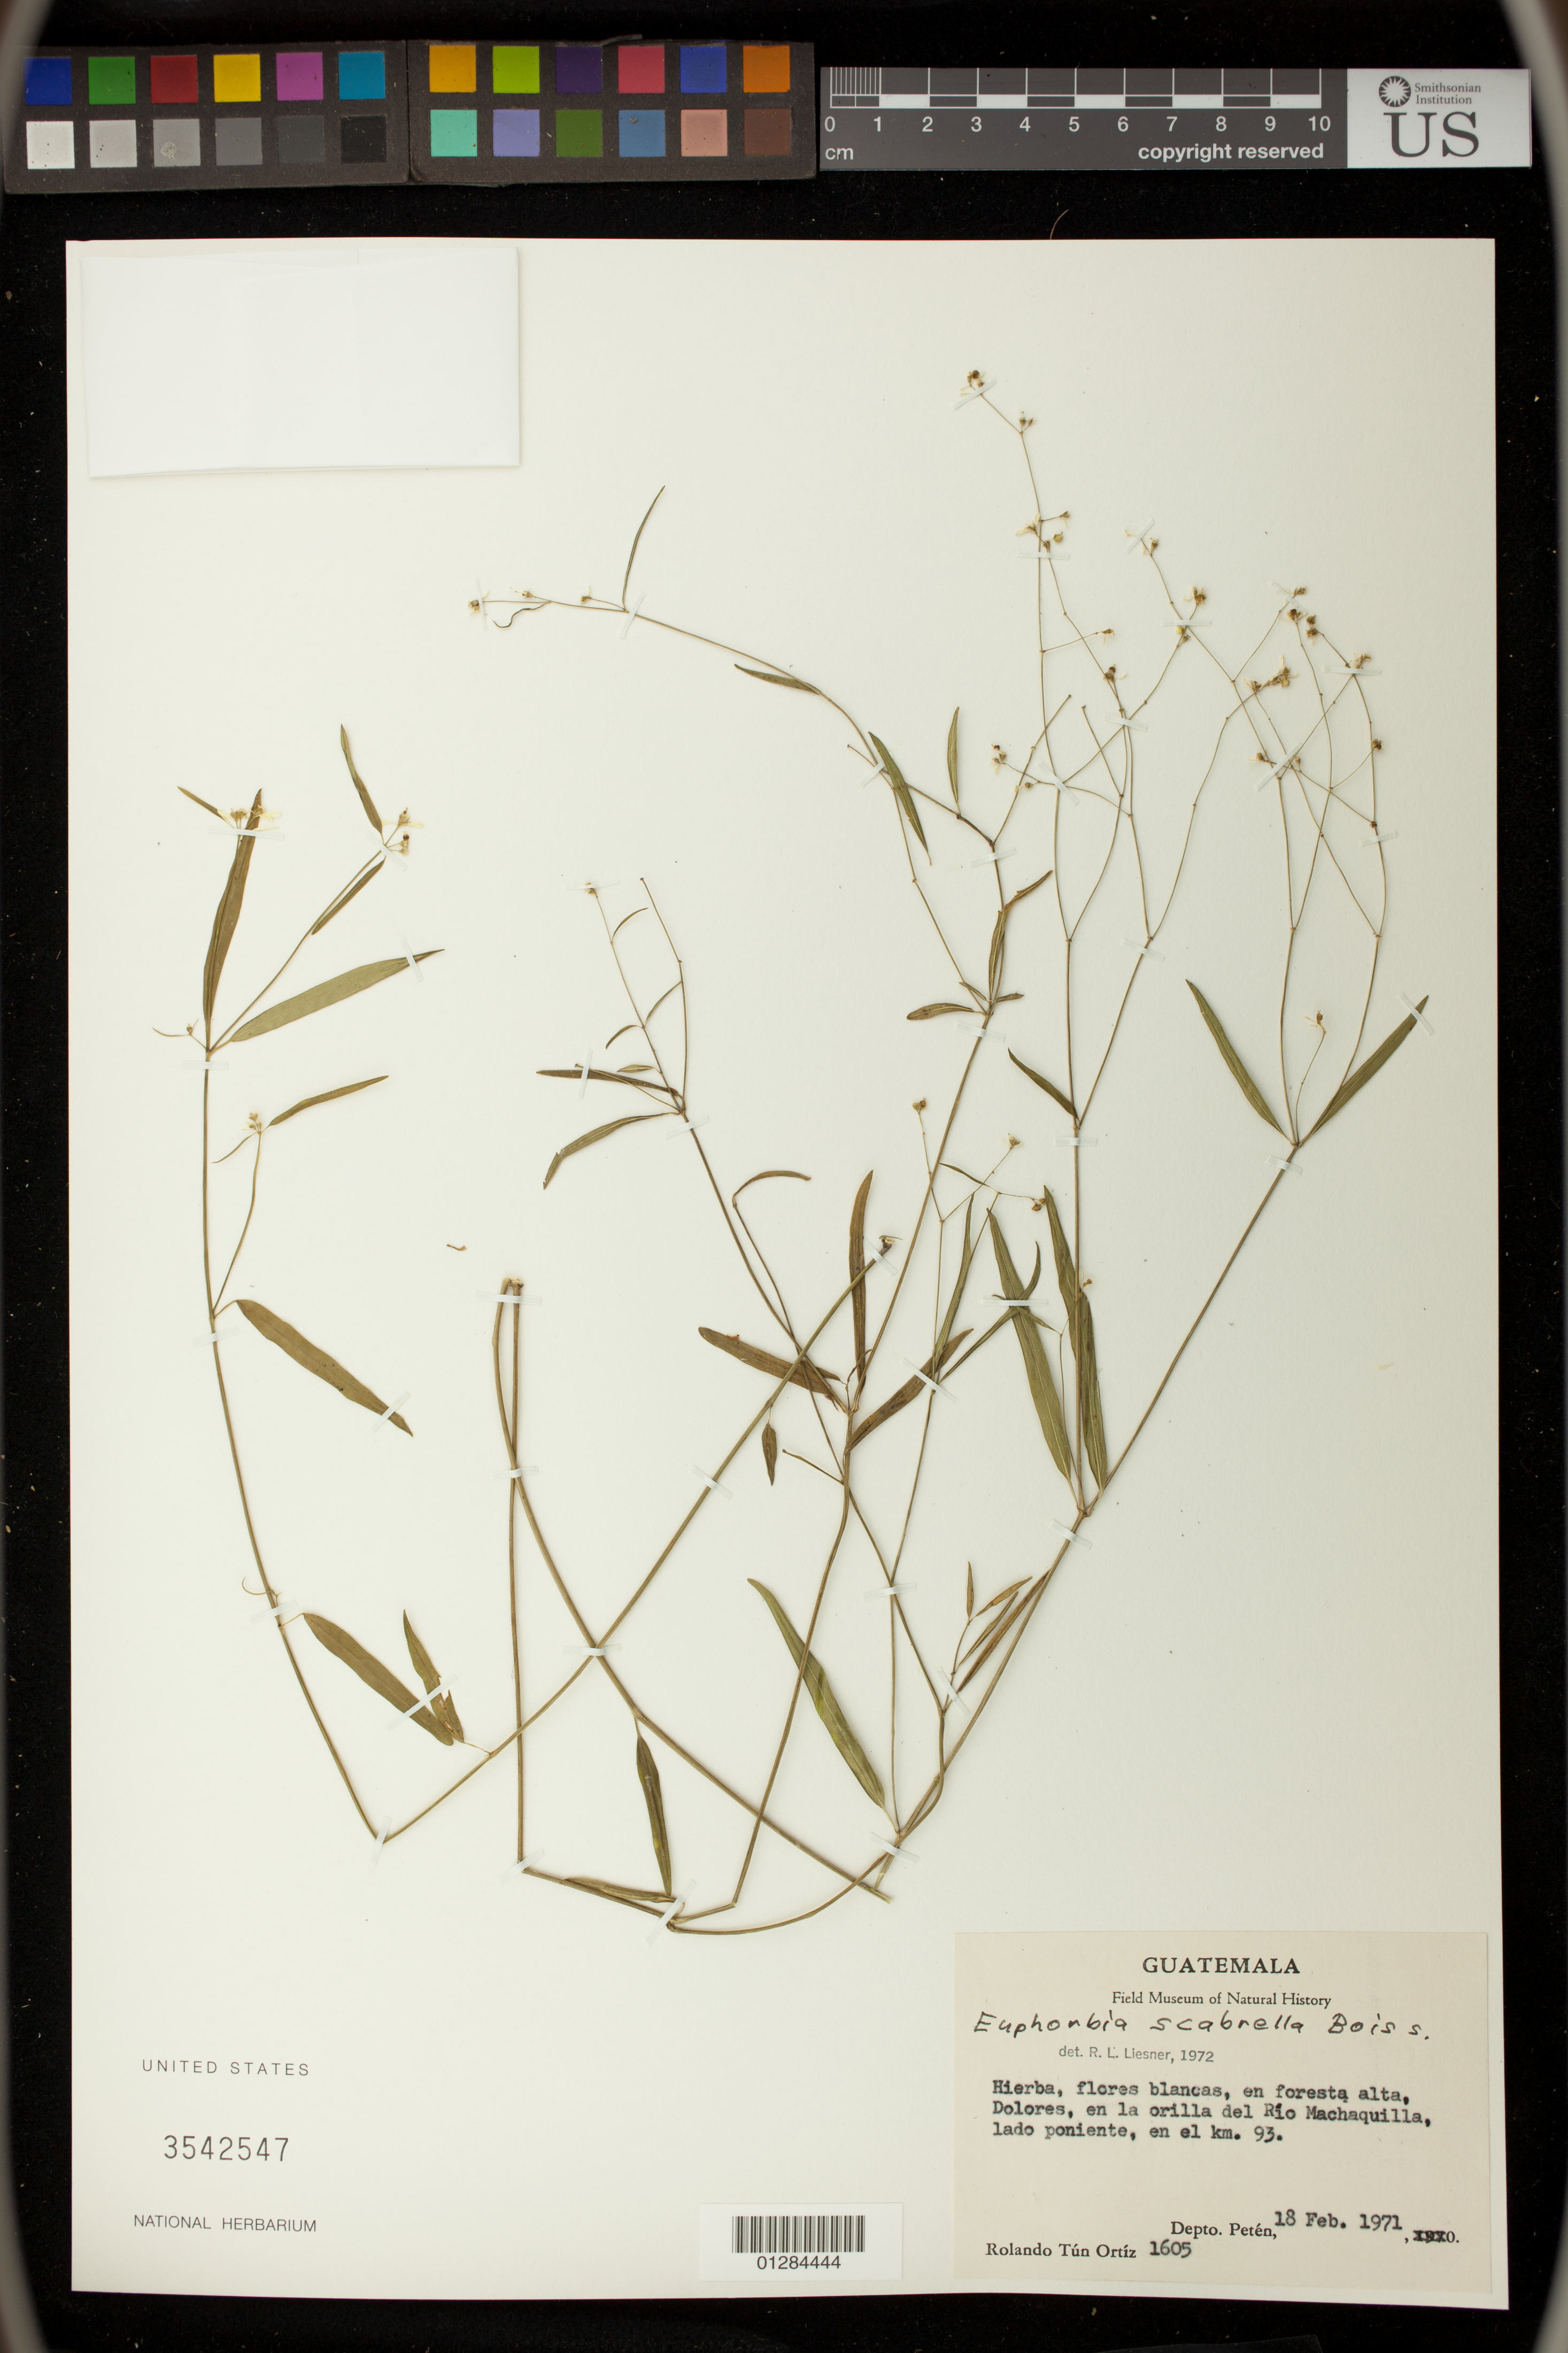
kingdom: Plantae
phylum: Tracheophyta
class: Magnoliopsida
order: Malpighiales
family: Euphorbiaceae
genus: Euphorbia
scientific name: Euphorbia triphylla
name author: (Klotzsch & Garcke) Oudejans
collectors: R. Tún Ortíz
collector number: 1605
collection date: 1971-02-18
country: Guatemala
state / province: El Petén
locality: Dolores, en la orilla del Rio Machaquilla, lado poniente, en el km. 93.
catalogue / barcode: US 3542547